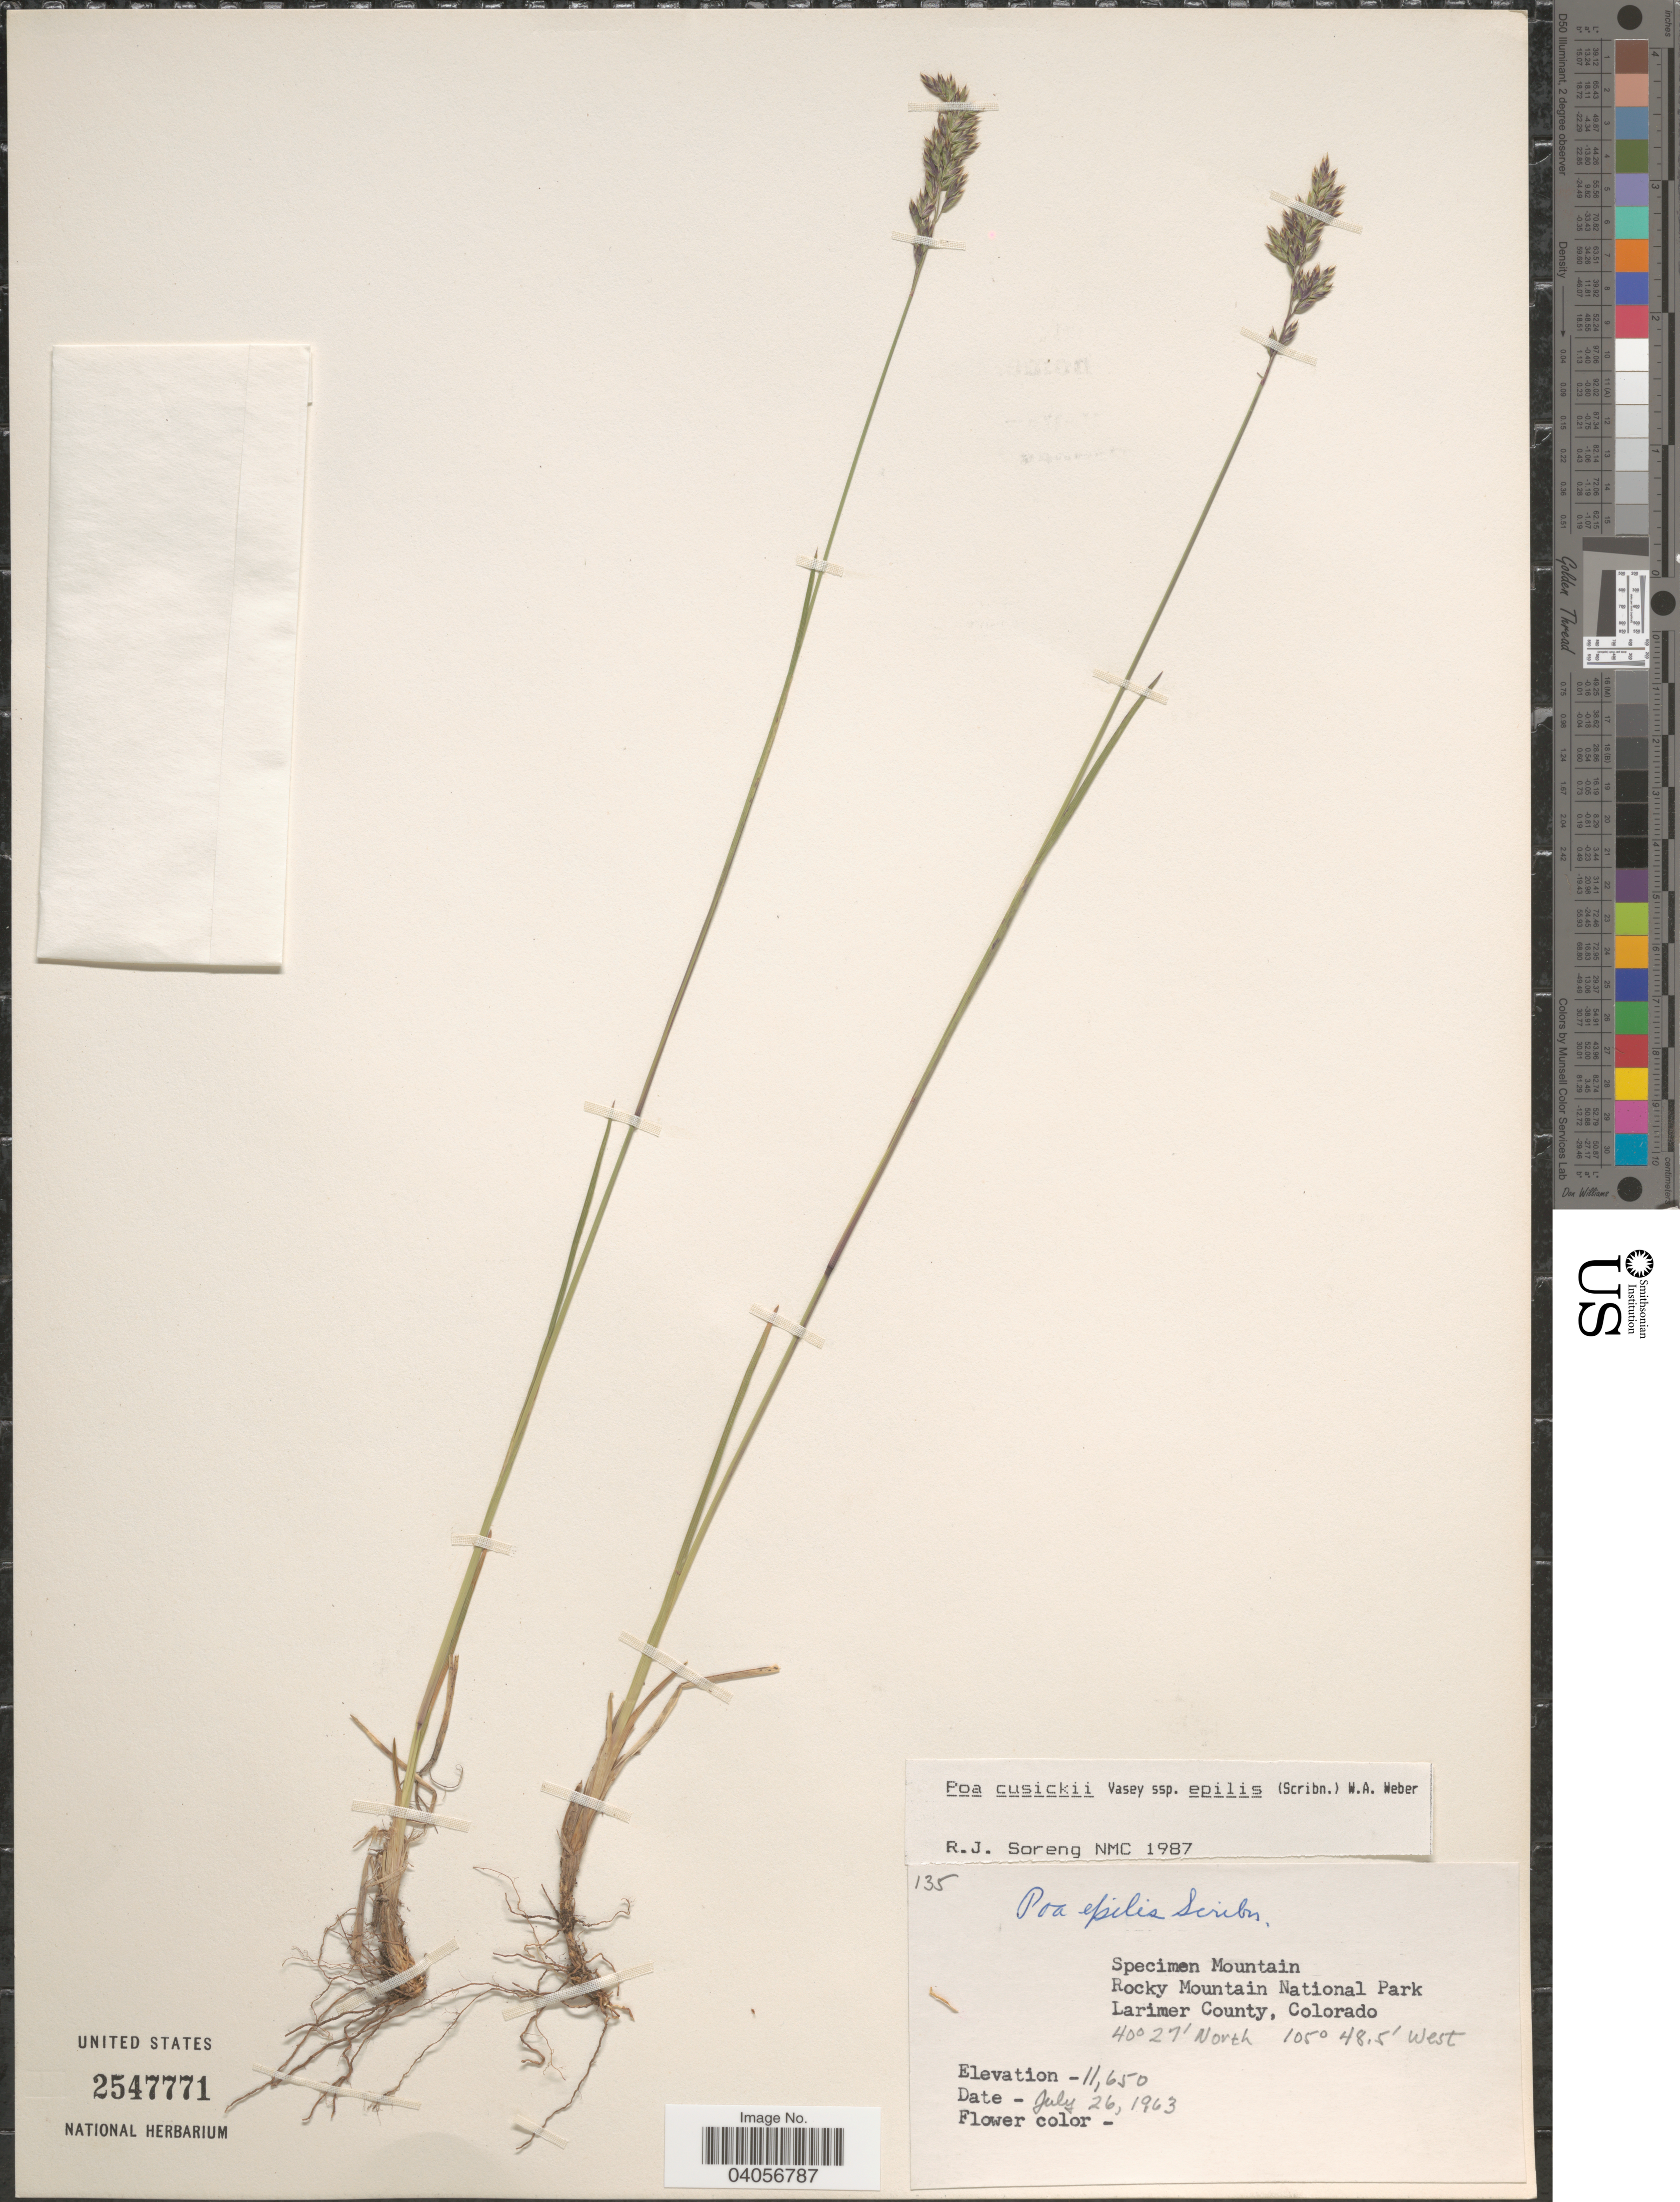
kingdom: Plantae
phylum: Tracheophyta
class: Liliopsida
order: Poales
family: Poaceae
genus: Poa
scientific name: Poa cusickii subsp. epilis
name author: (Scribn.) W.A. Weber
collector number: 135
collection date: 1963-07-26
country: United States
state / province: Colorado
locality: Specimen Mountain. Rocky Mountain National Park. Larimer County.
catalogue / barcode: US 2547771